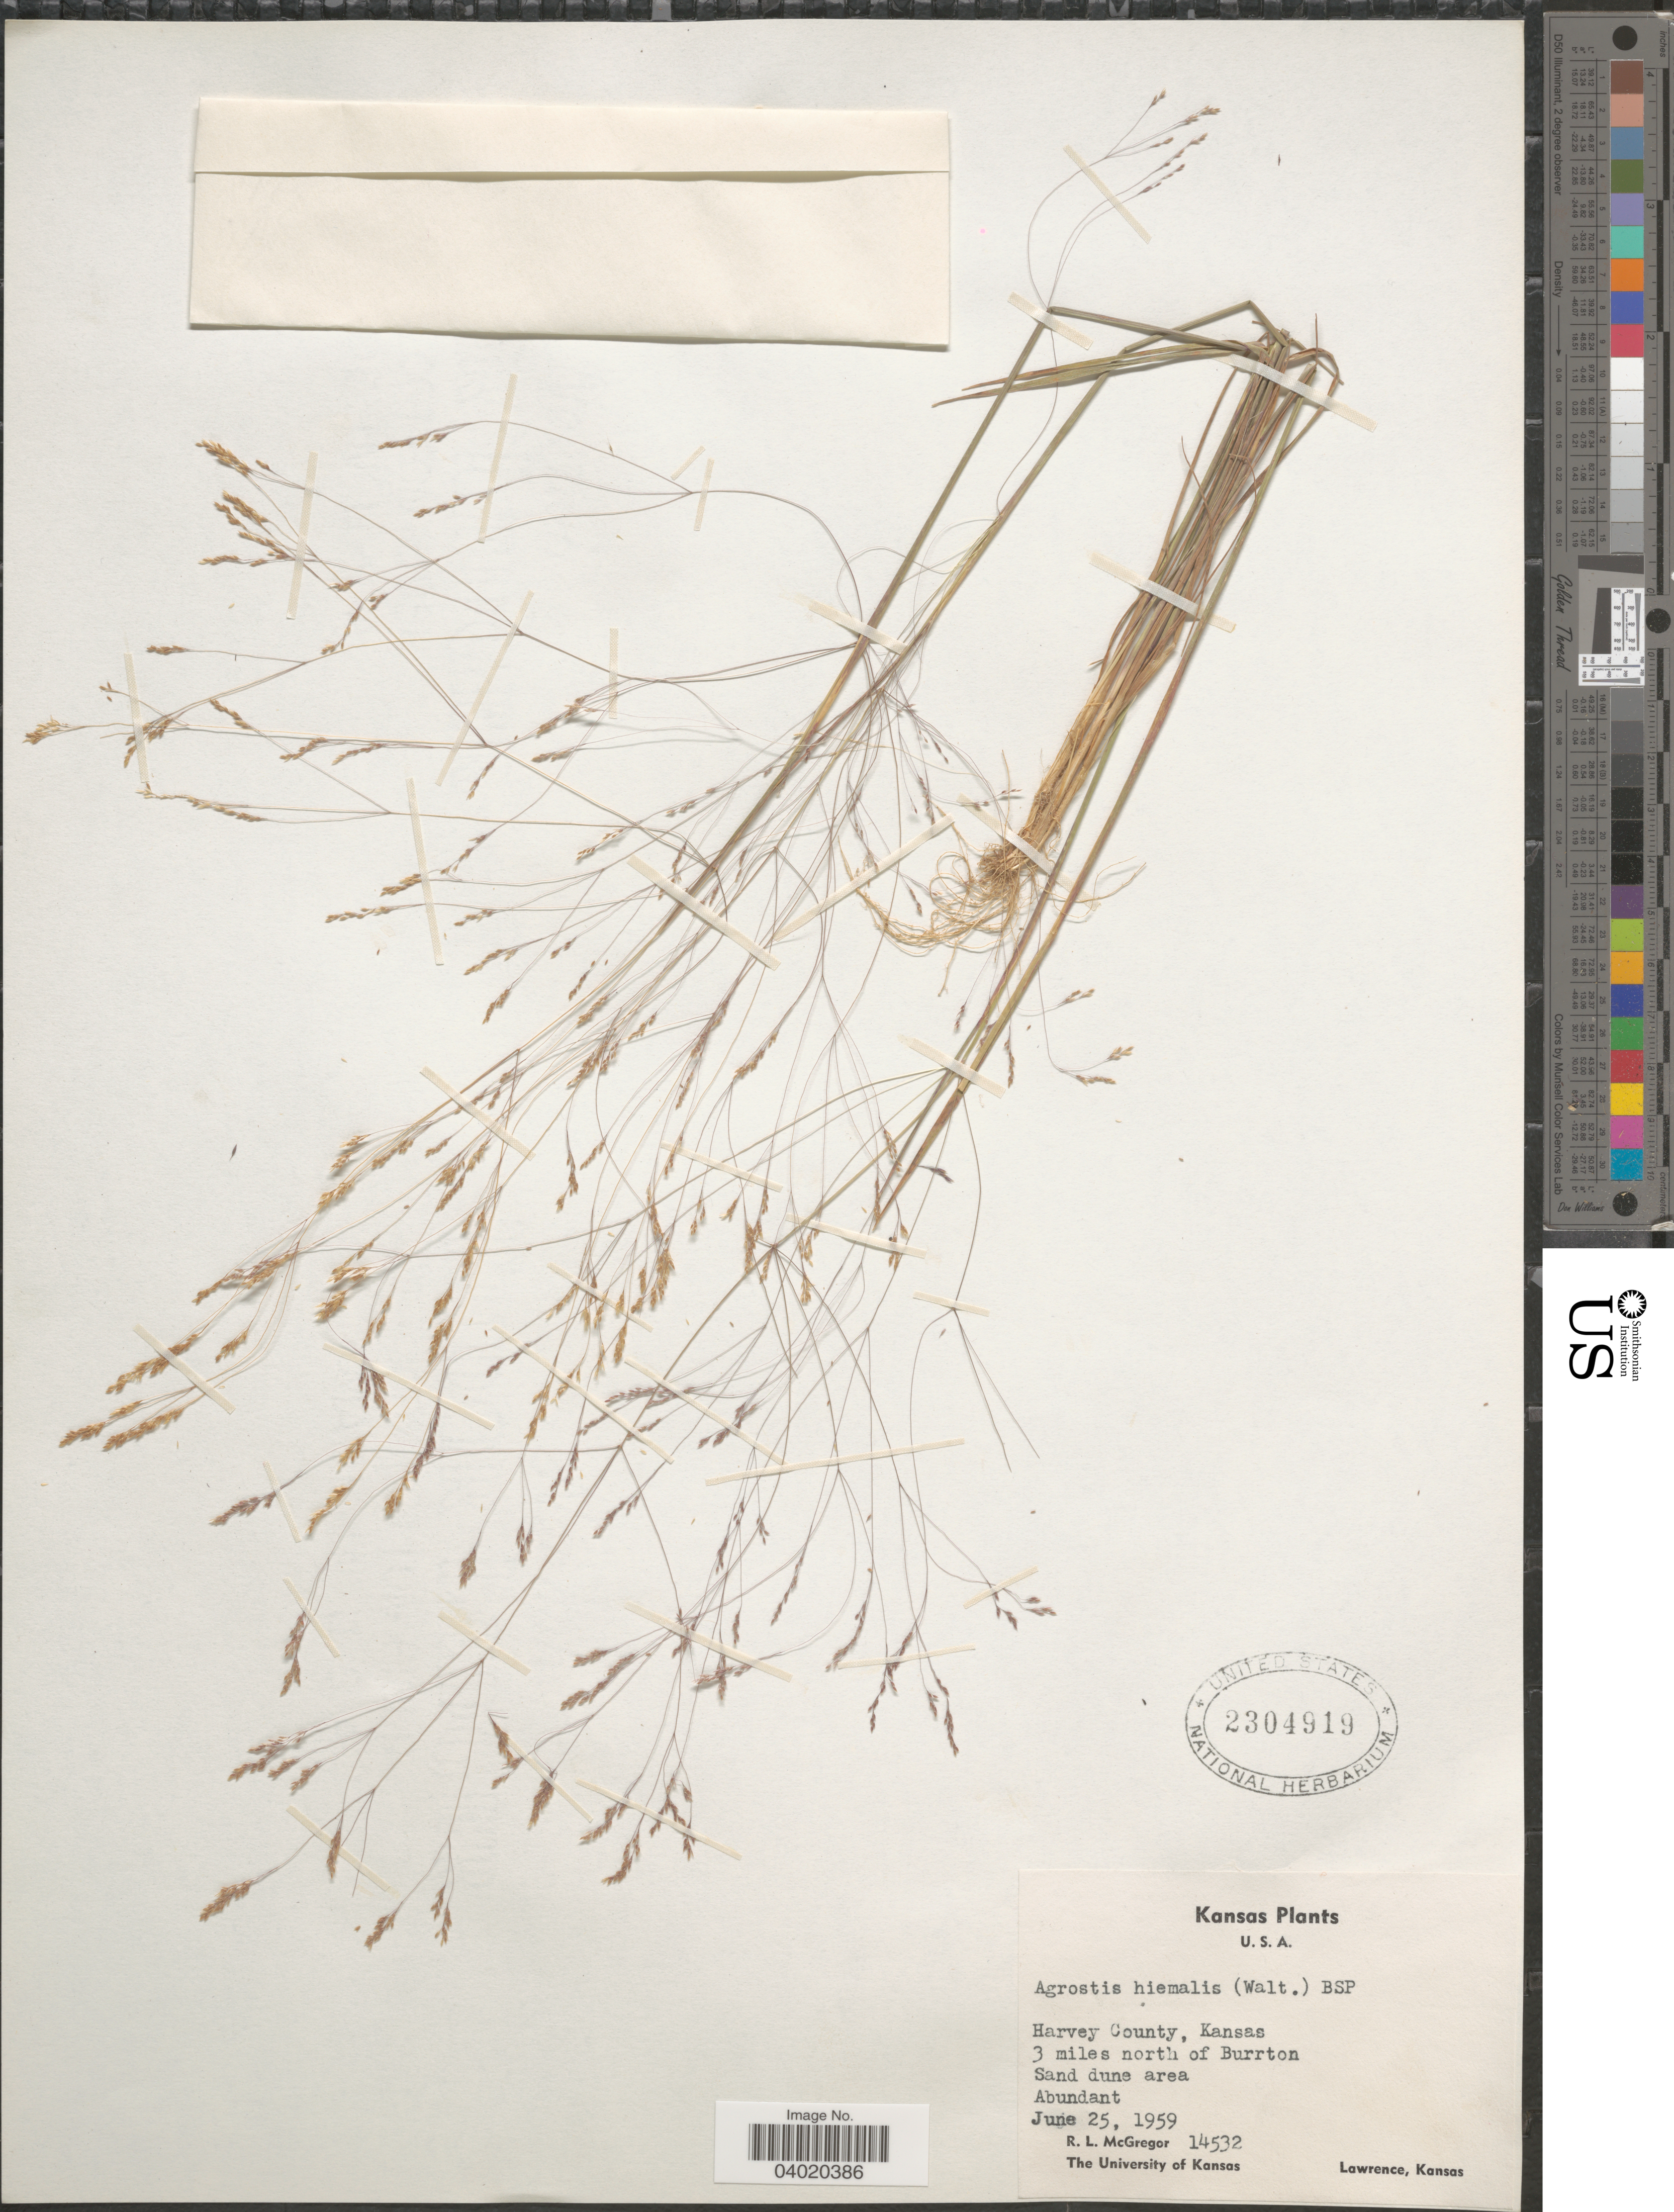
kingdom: Plantae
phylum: Tracheophyta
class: Liliopsida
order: Poales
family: Poaceae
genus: Agrostis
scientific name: Agrostis hyemalis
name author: (Walter) Britton et al.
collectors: R. McGregor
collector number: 14532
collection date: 1959-06-25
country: United States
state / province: Kansas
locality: Harvey County. 3 miles north of Burrton.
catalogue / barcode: US 2304919